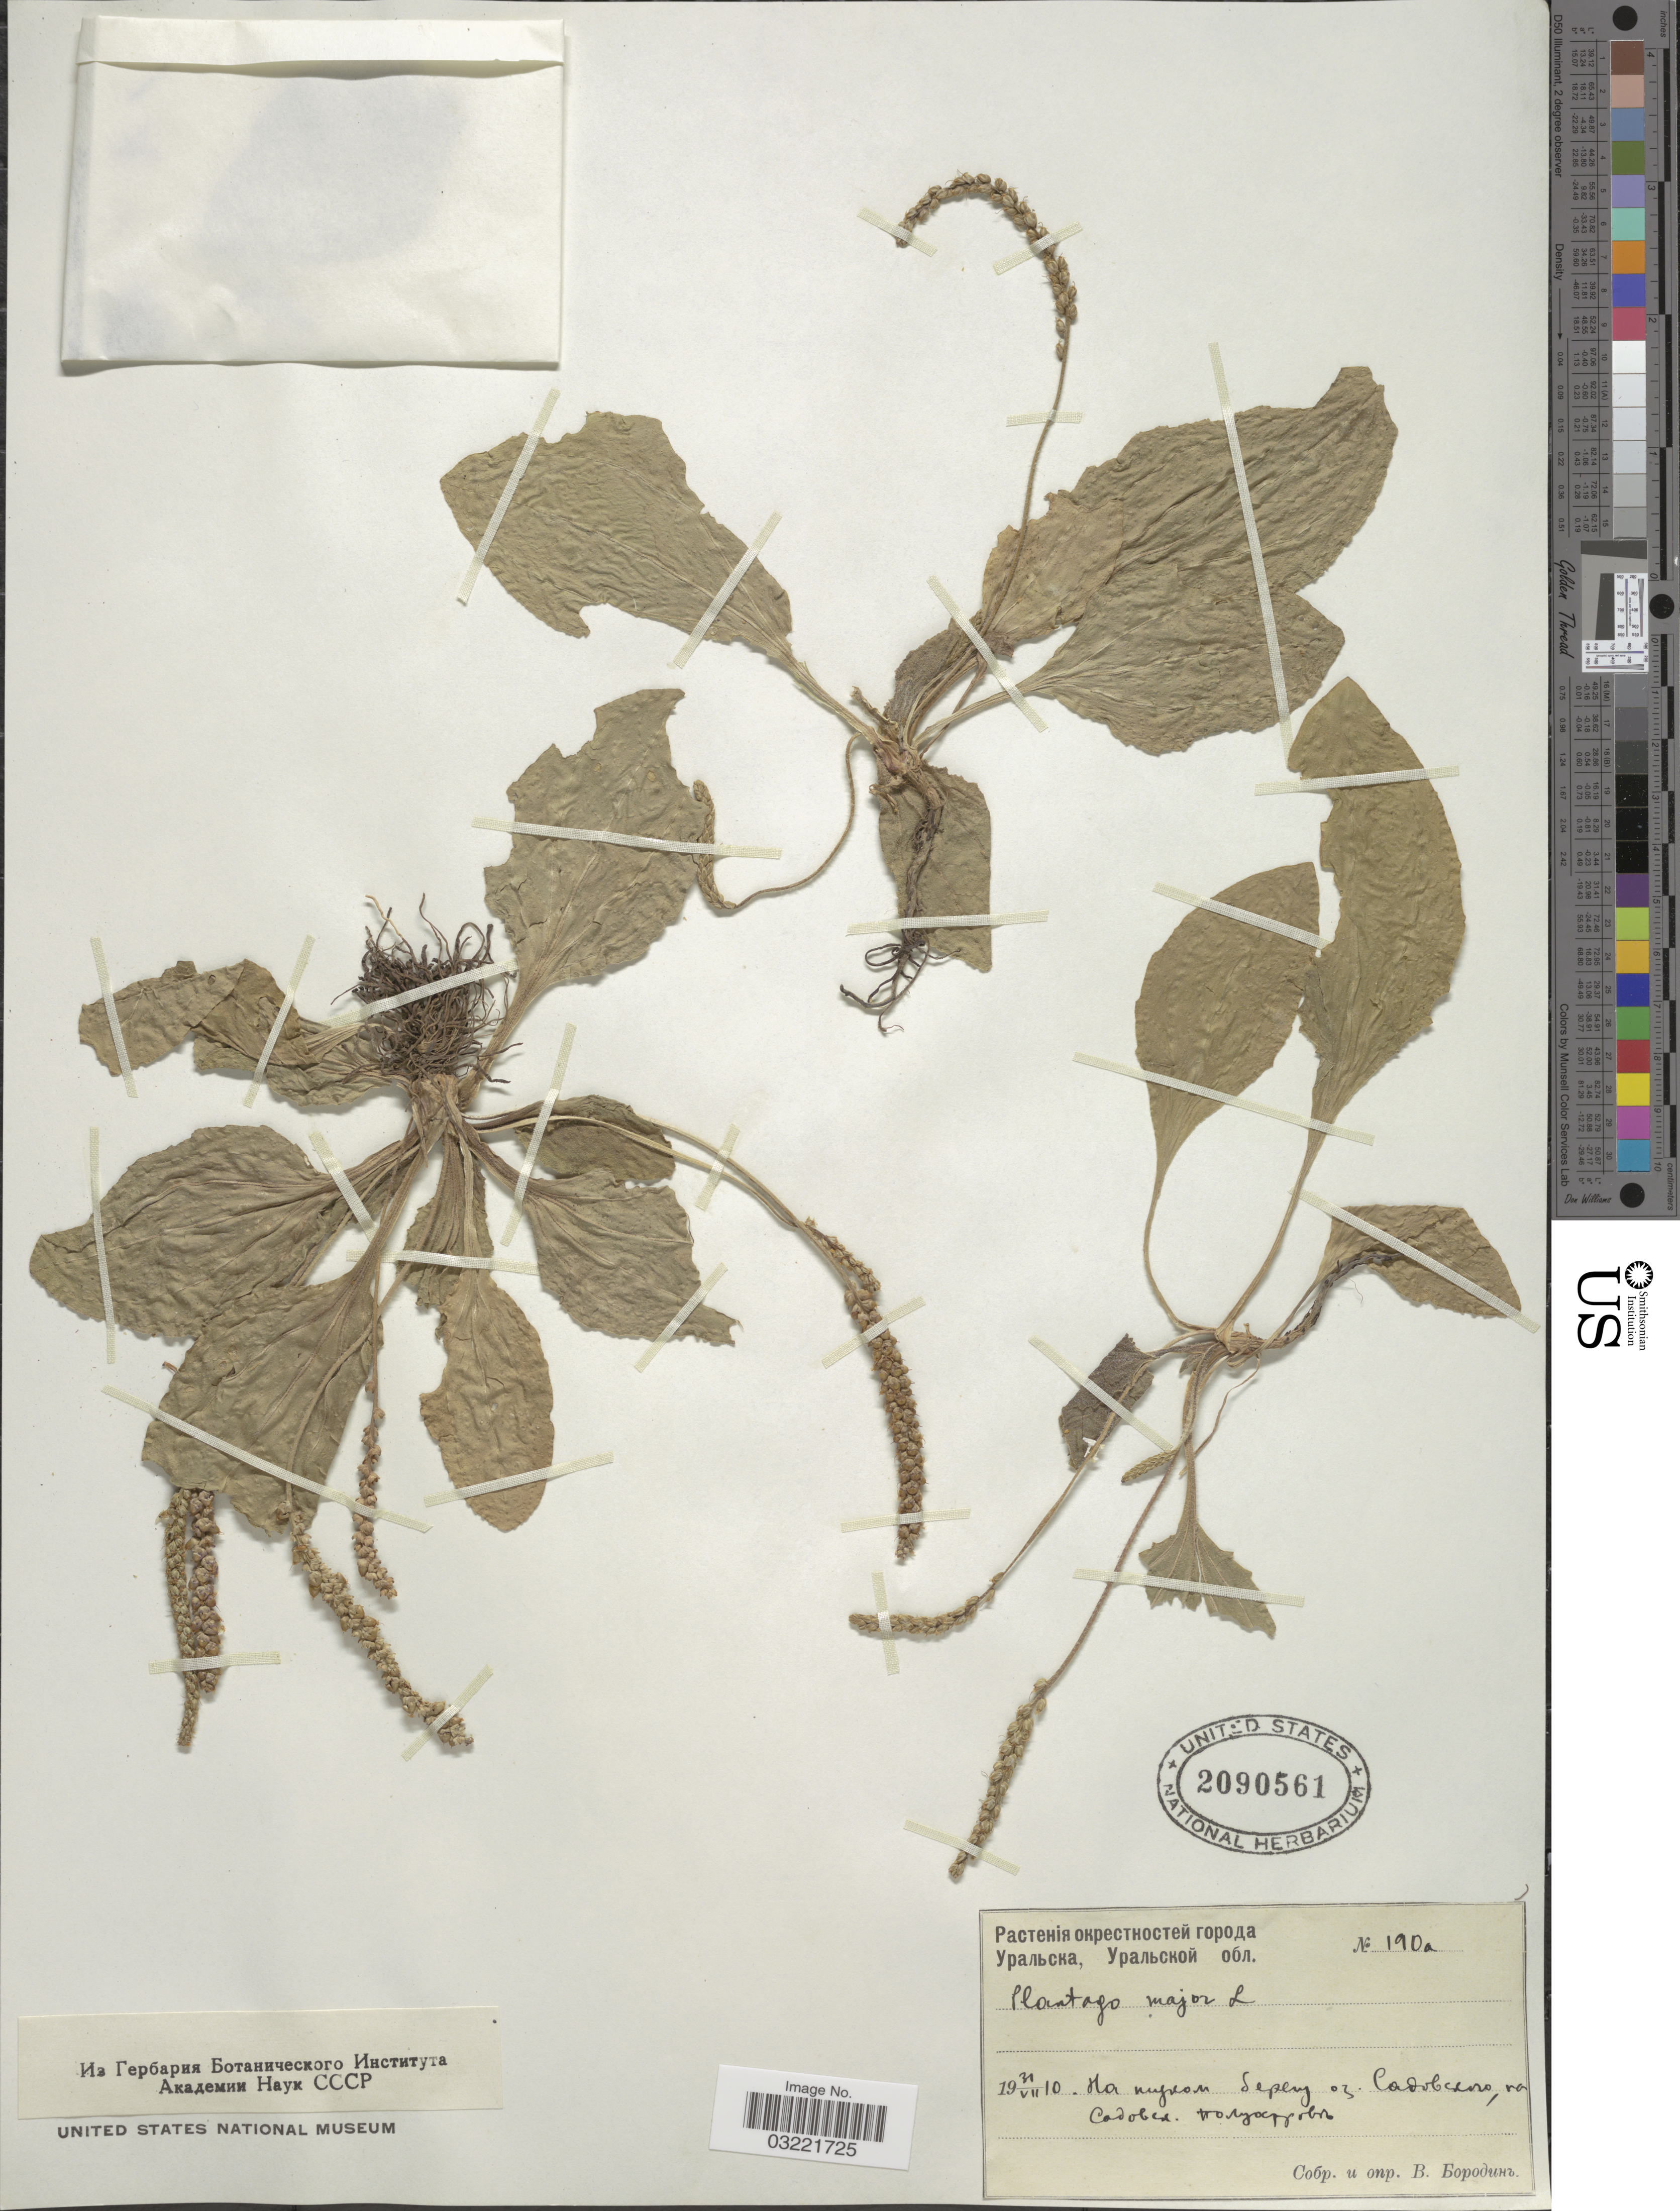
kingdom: Plantae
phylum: Tracheophyta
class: Magnoliopsida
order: Lamiales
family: Plantaginaceae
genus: Plantago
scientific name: Plantago major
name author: L.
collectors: V. Borodin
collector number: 190a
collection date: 1910-07-31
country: Russian Federation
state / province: Orenburg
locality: Vicinity of Uralsk, shore of Lake Sadovskoye.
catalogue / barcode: US 2090561